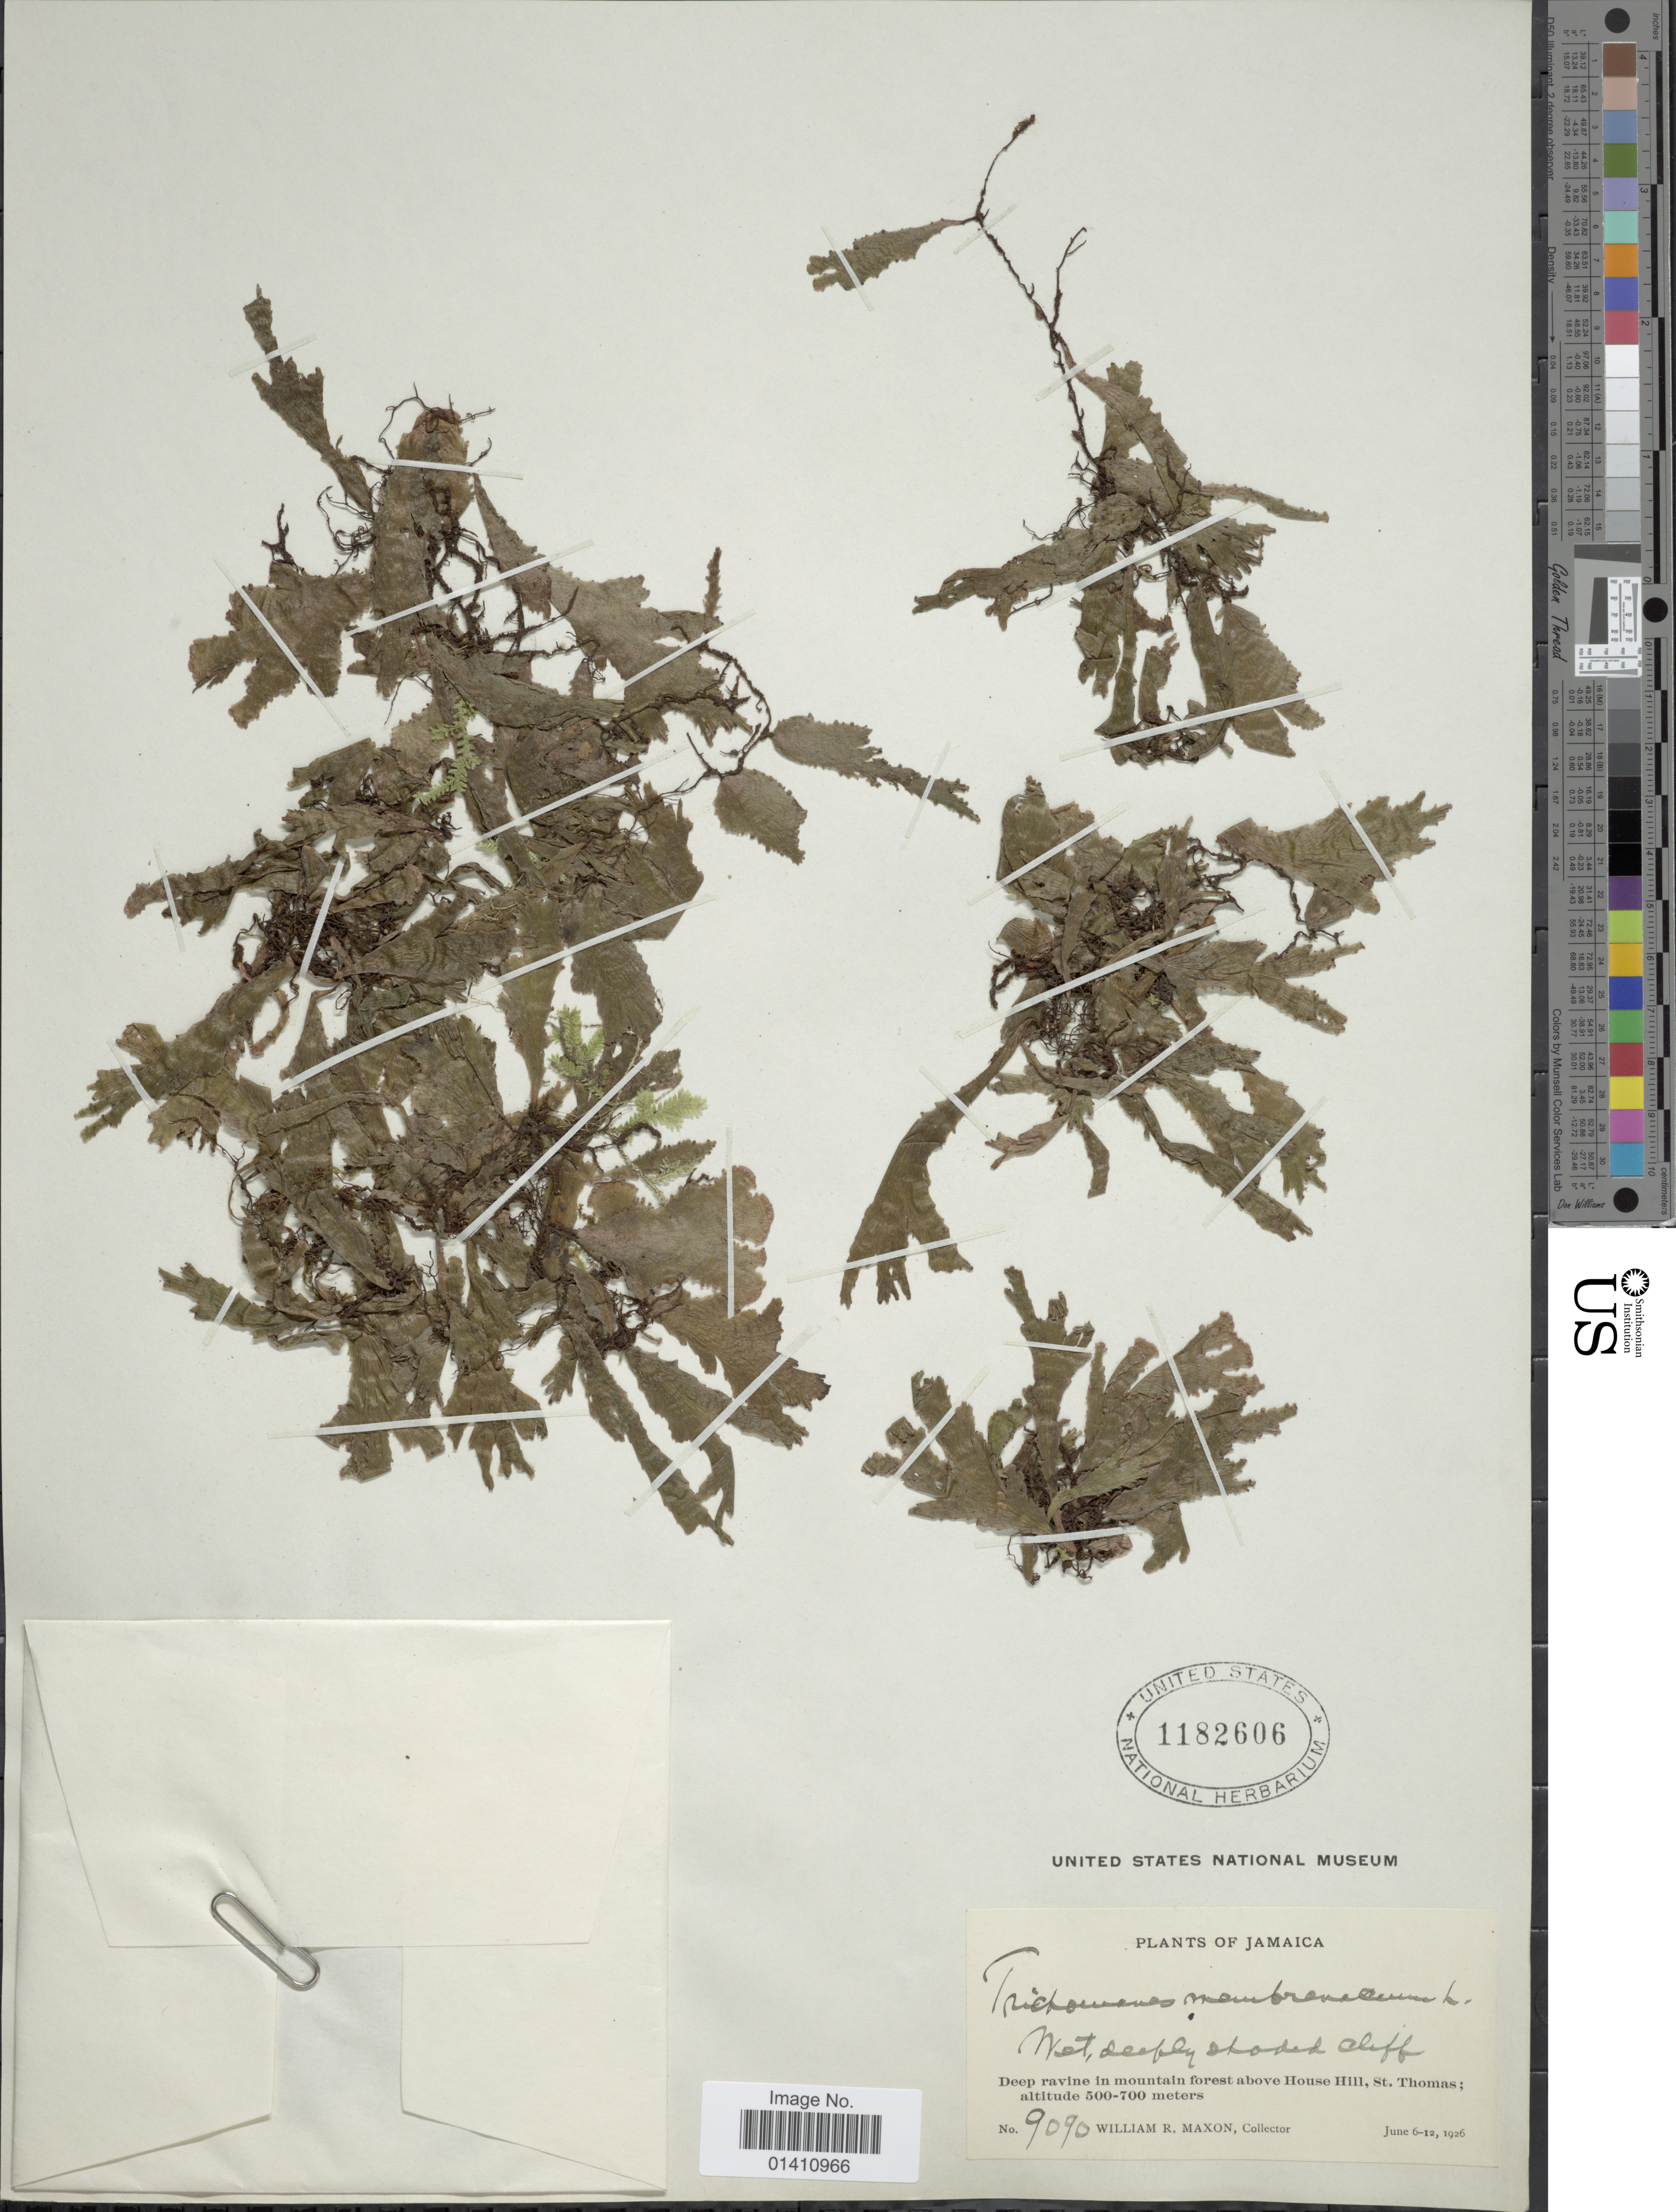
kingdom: Plantae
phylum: Tracheophyta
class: Polypodiopsida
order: Hymenophyllales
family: Hymenophyllaceae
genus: Didymoglossum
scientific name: Didymoglossum membranaceum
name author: (L.) Vareschi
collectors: W. R. Maxon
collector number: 9090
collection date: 1926-06-06/1926-06-12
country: Jamaica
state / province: Saint Thomas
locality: Deep ravine in mountains forest above House Hill, St. Thomas.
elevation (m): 500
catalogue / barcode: US 1182606